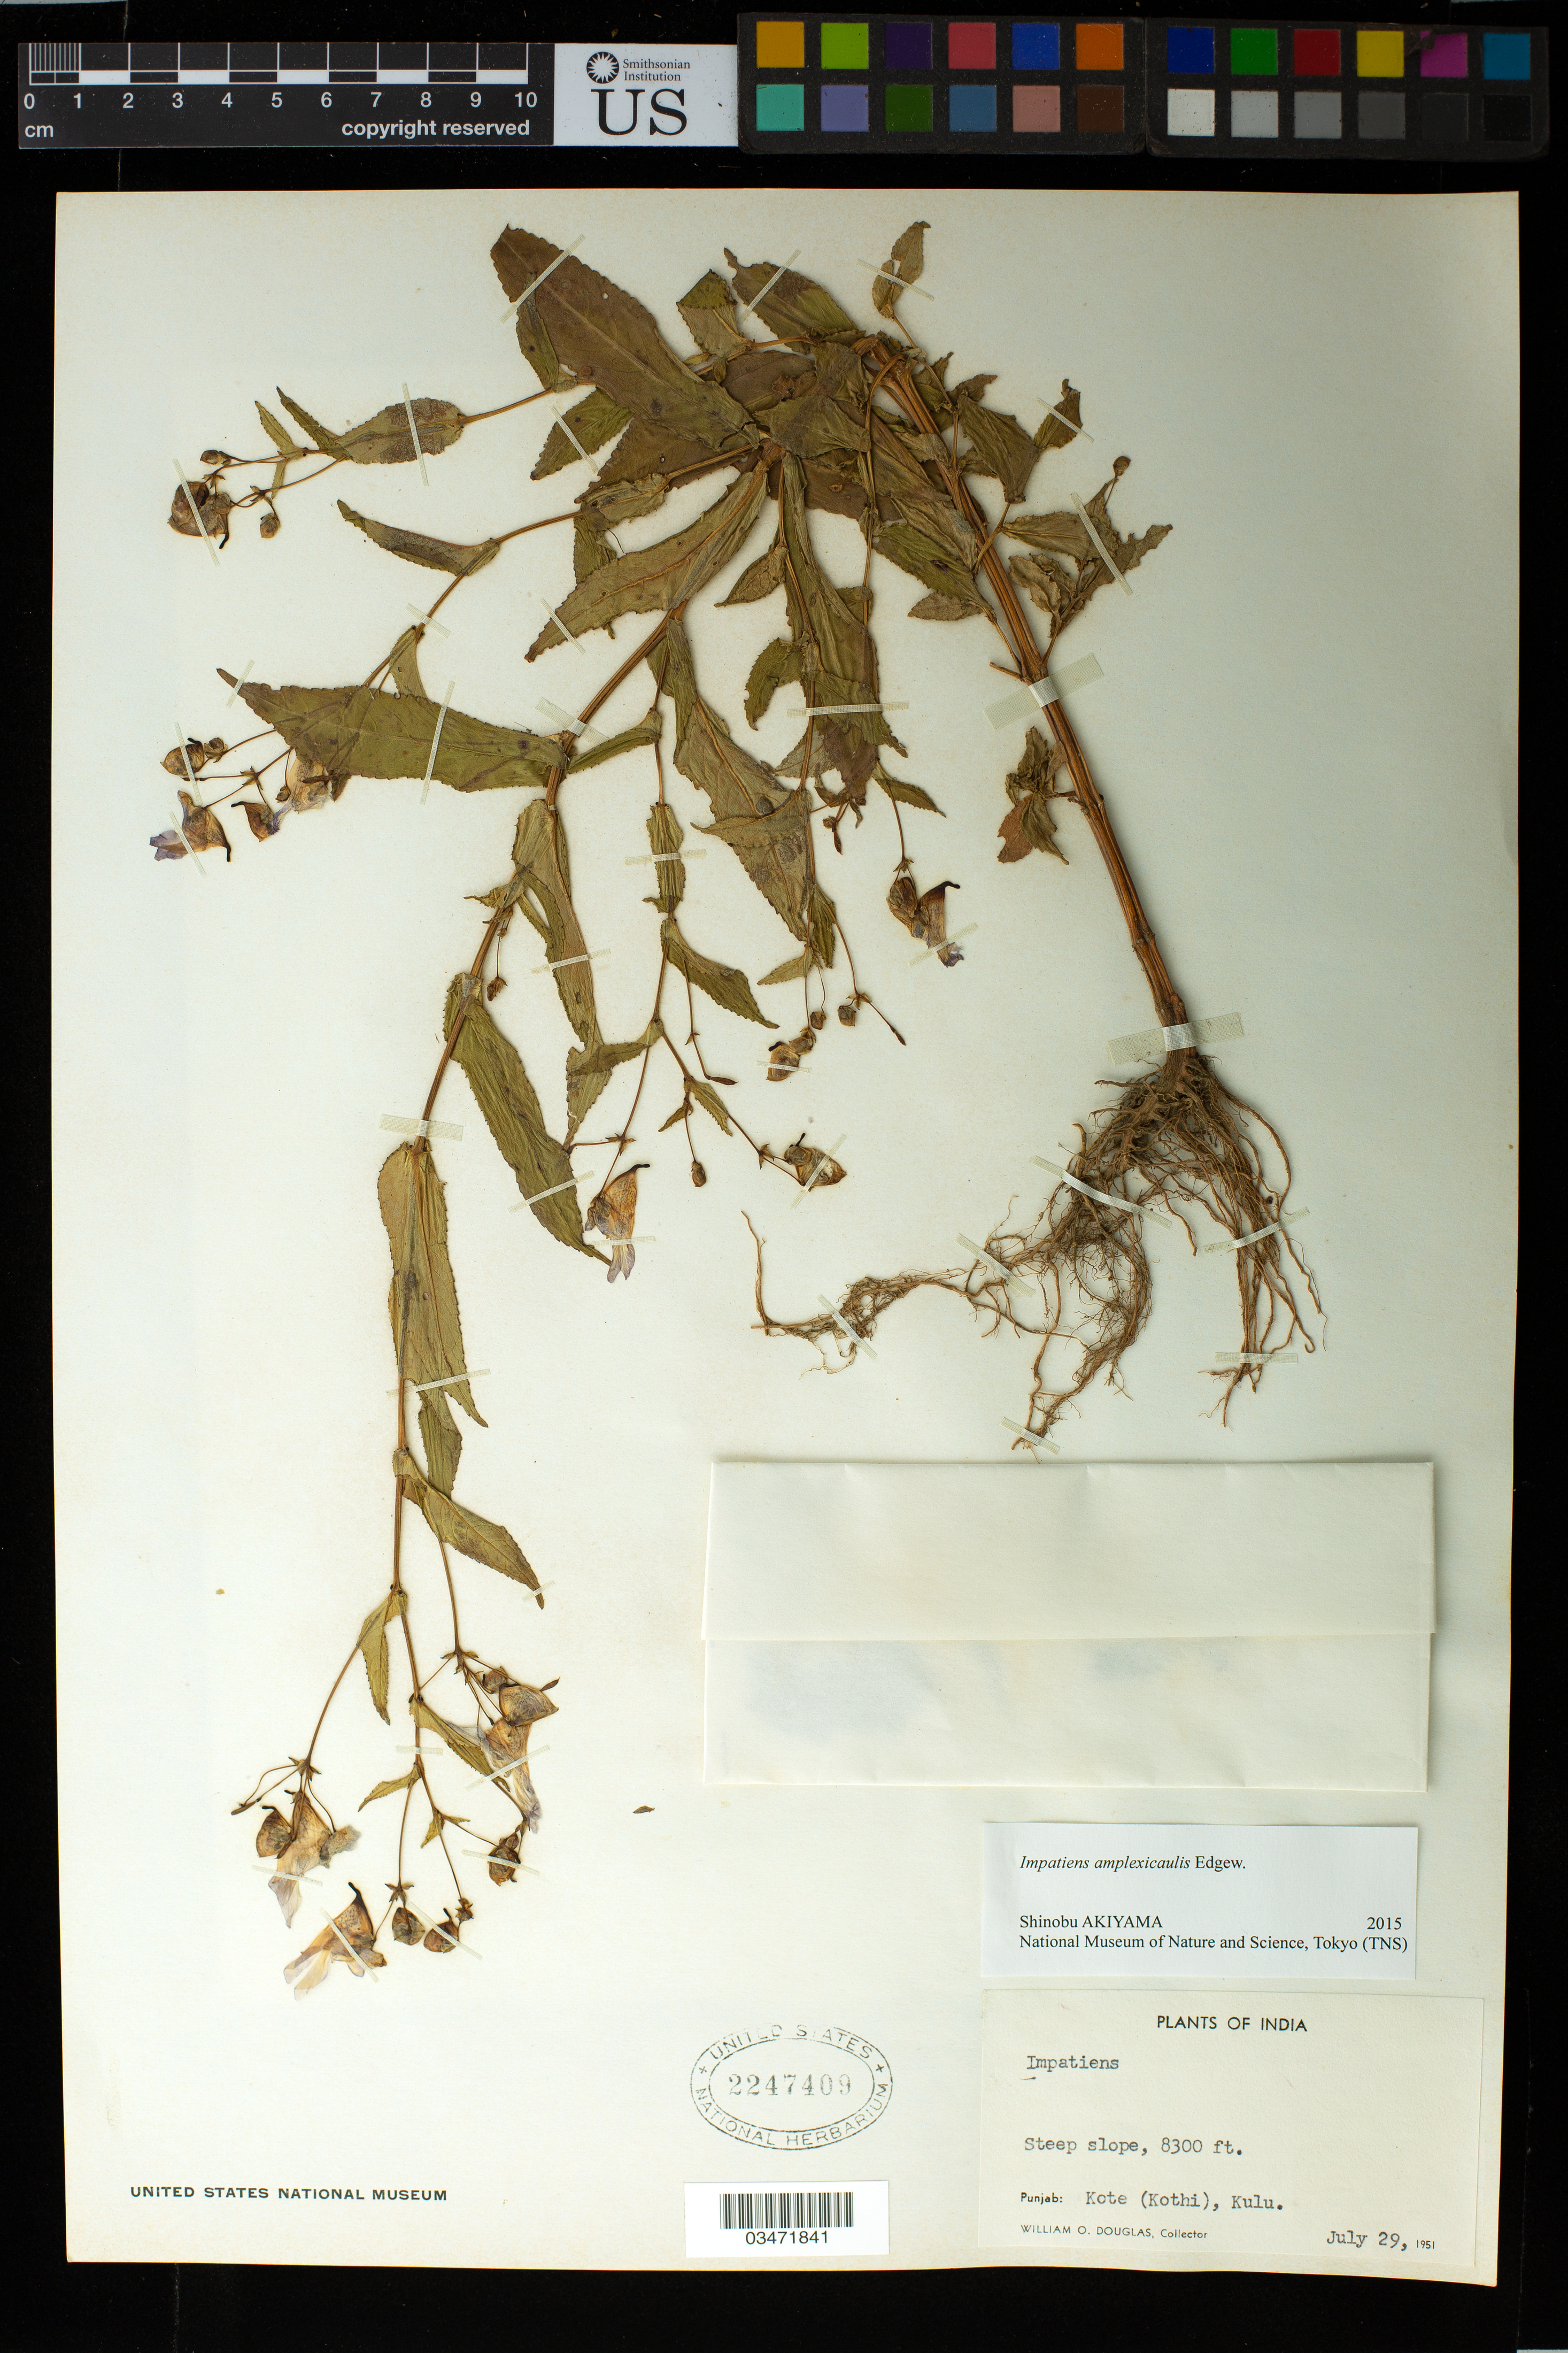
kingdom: Plantae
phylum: Tracheophyta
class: Magnoliopsida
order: Ericales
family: Balsaminaceae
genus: Impatiens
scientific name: Impatiens amplexicaulis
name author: Edgew.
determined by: Akiyama, Shinobu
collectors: W. Douglas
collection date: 1951-07-29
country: India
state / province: Madhya Pradesh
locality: Kote (Kothi), Kulu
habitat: Steep slope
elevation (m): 2530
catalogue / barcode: US 2247409